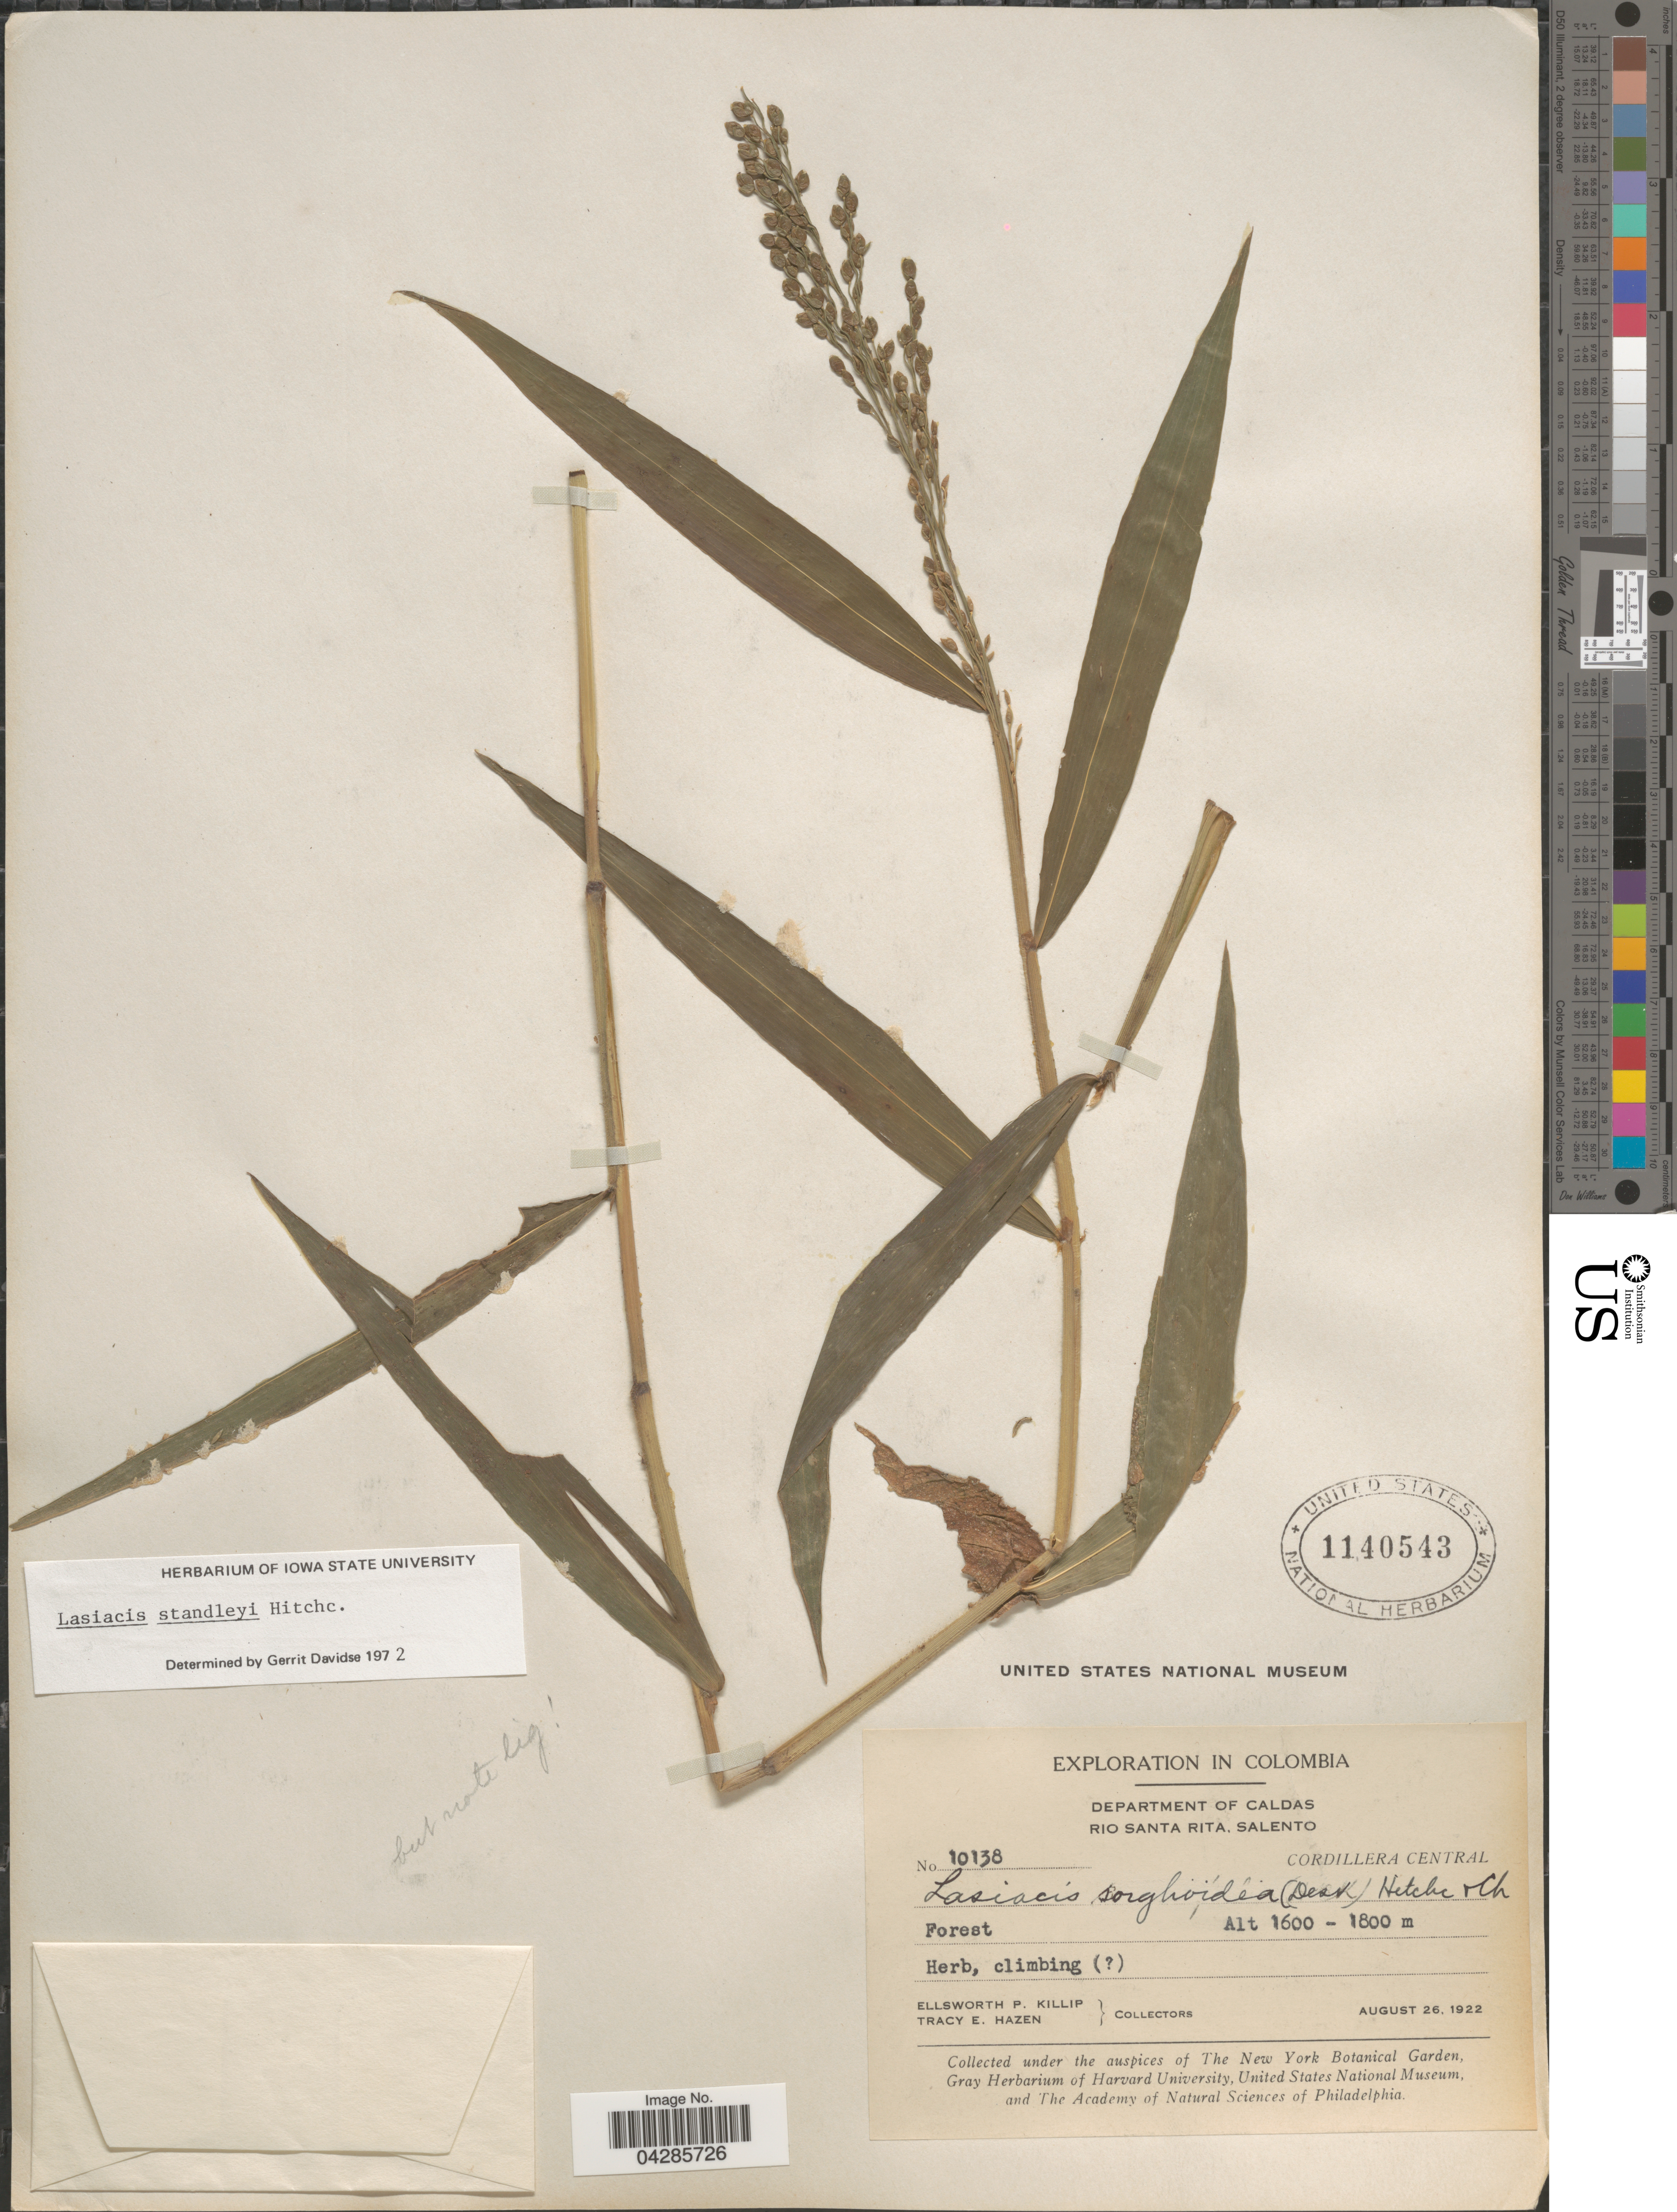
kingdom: Plantae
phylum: Tracheophyta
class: Liliopsida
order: Poales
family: Poaceae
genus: Lasiacis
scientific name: Lasiacis standleyi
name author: Hitchc.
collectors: E. P. Killip & T. E. Hazen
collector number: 10138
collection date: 1922-08-26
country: Colombia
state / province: Caldas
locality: Exploration in Colombia. Department of Caldas. Rio Santa Rita, Salento. Cordillera Central.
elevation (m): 1600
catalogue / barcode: US 1140543